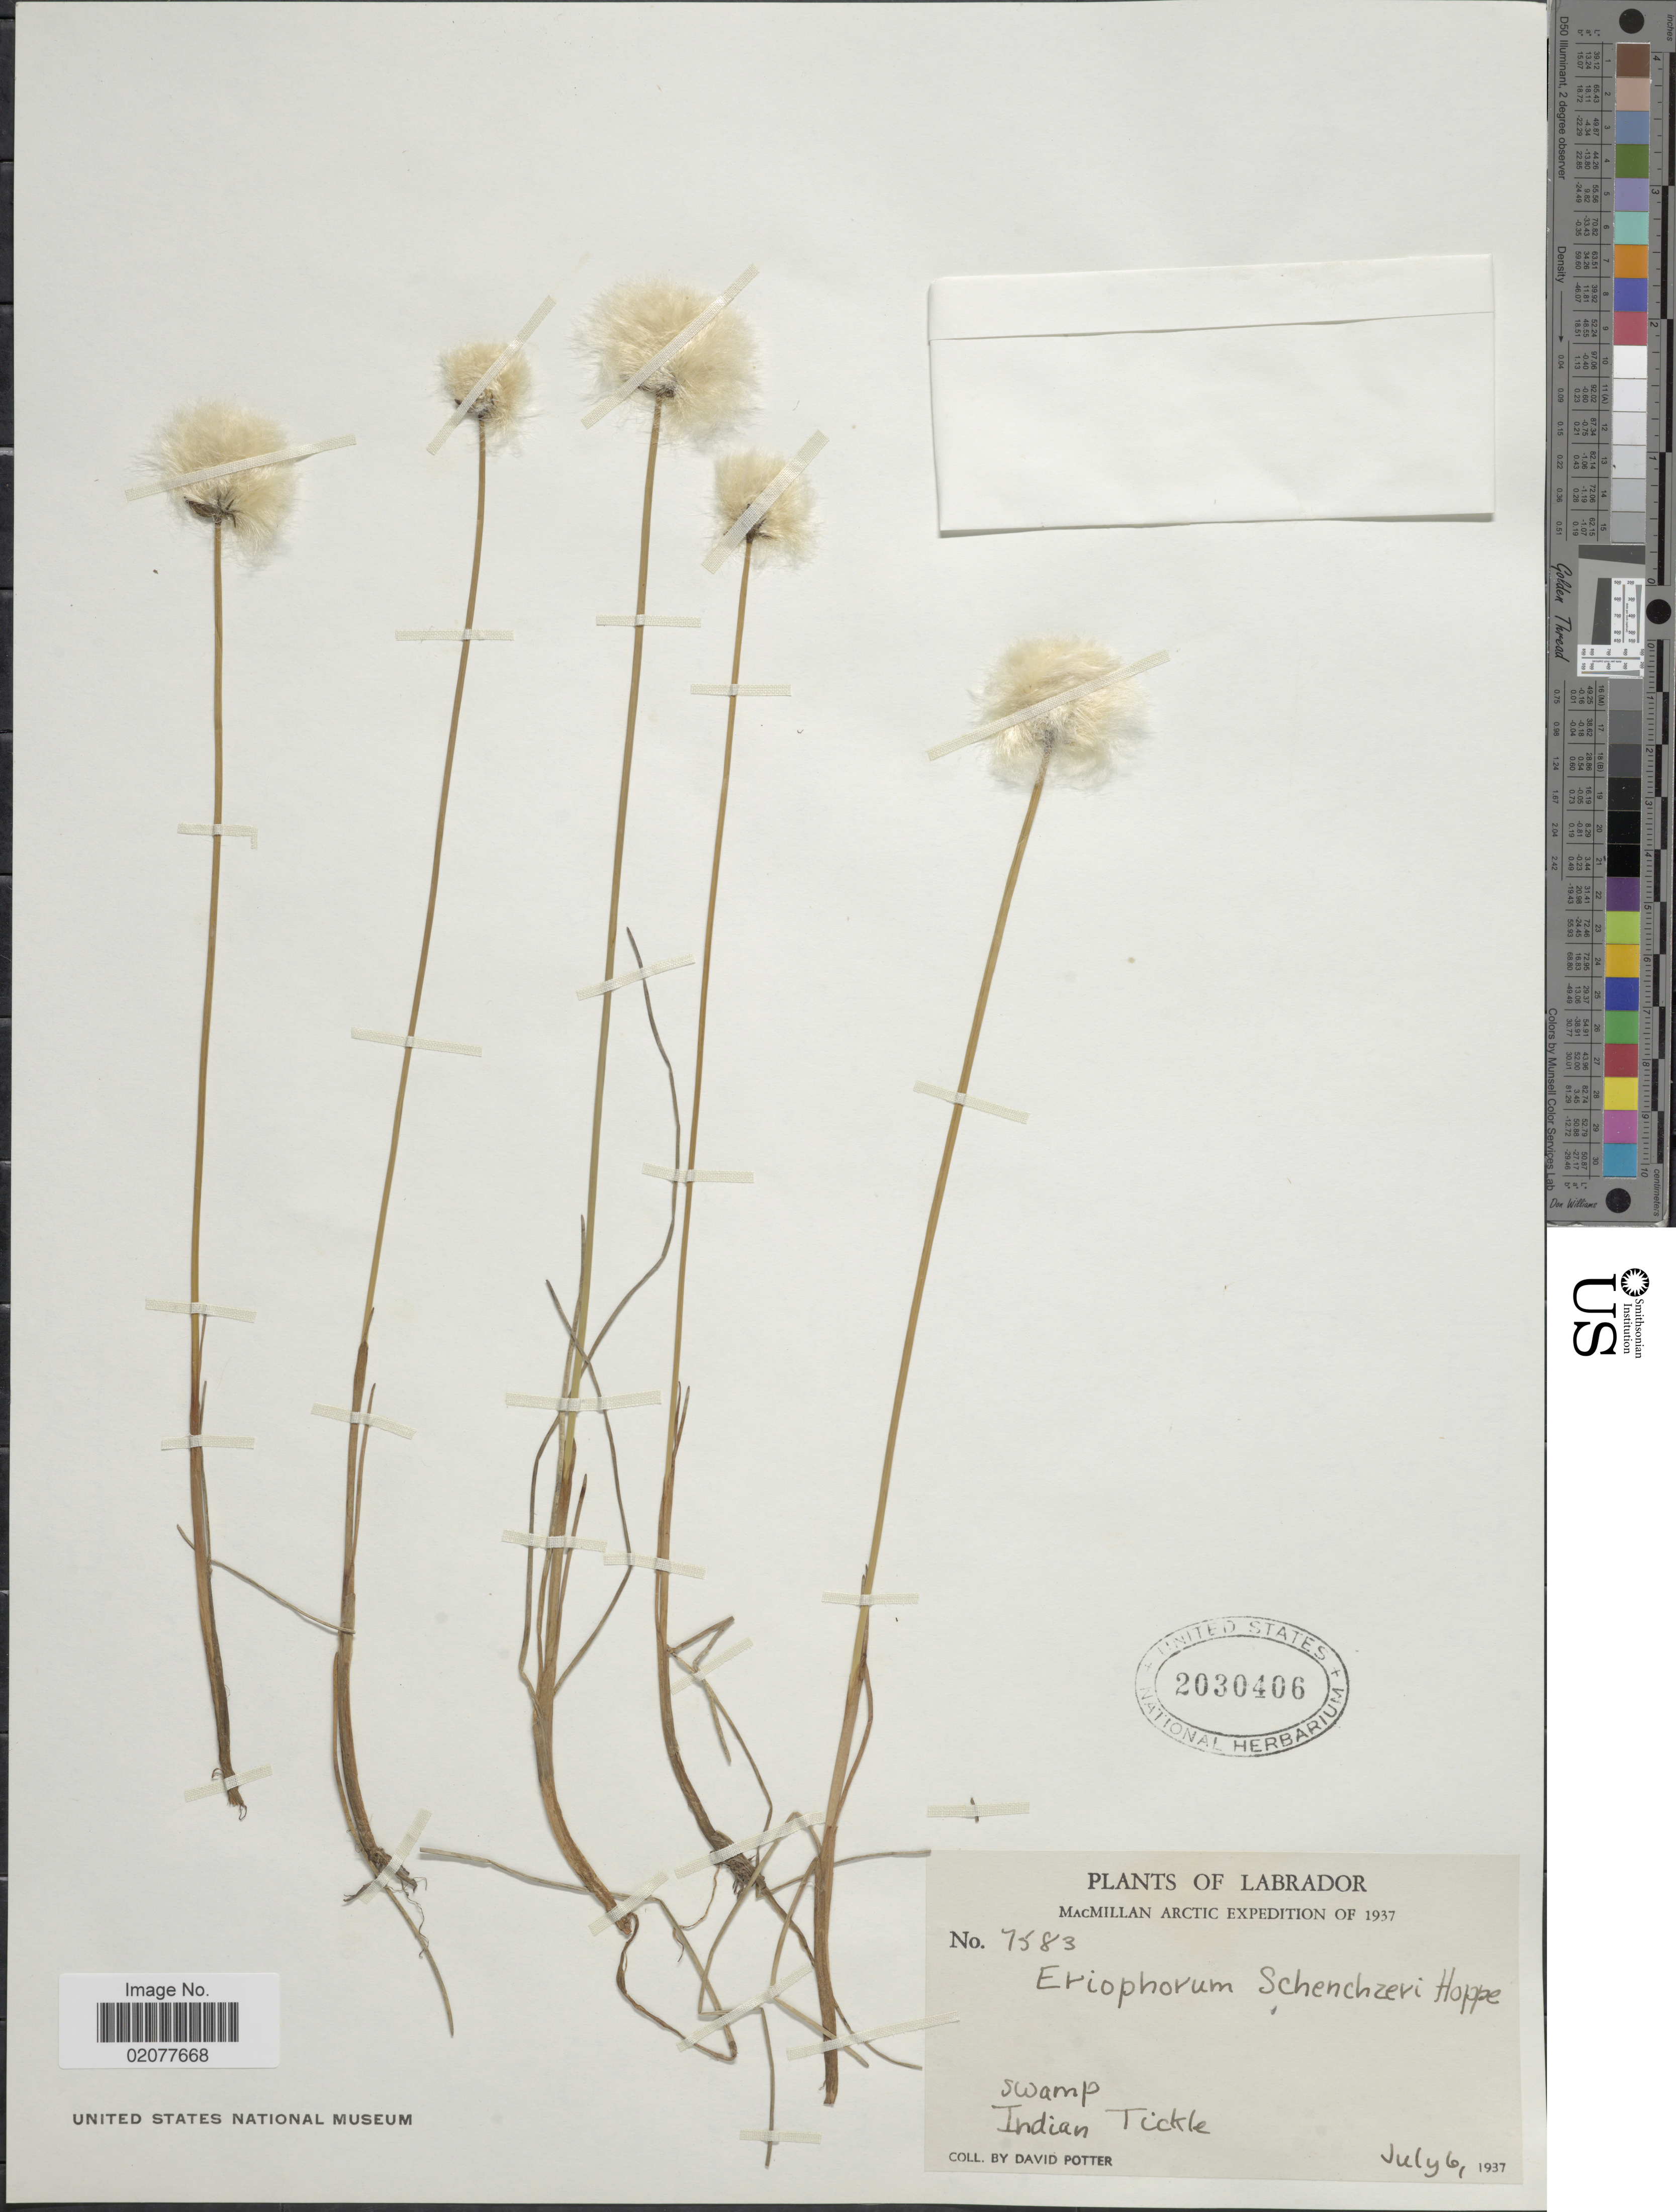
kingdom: Plantae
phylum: Tracheophyta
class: Liliopsida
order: Poales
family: Cyperaceae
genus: Eriophorum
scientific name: Eriophorum scheuchzeri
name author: Hoppe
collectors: D. Potter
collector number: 7583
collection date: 1937-07-06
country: Canada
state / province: Newfoundland and Labrador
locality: Labrador. Swamp Indian Tickle. Arctic.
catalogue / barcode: US 2030406